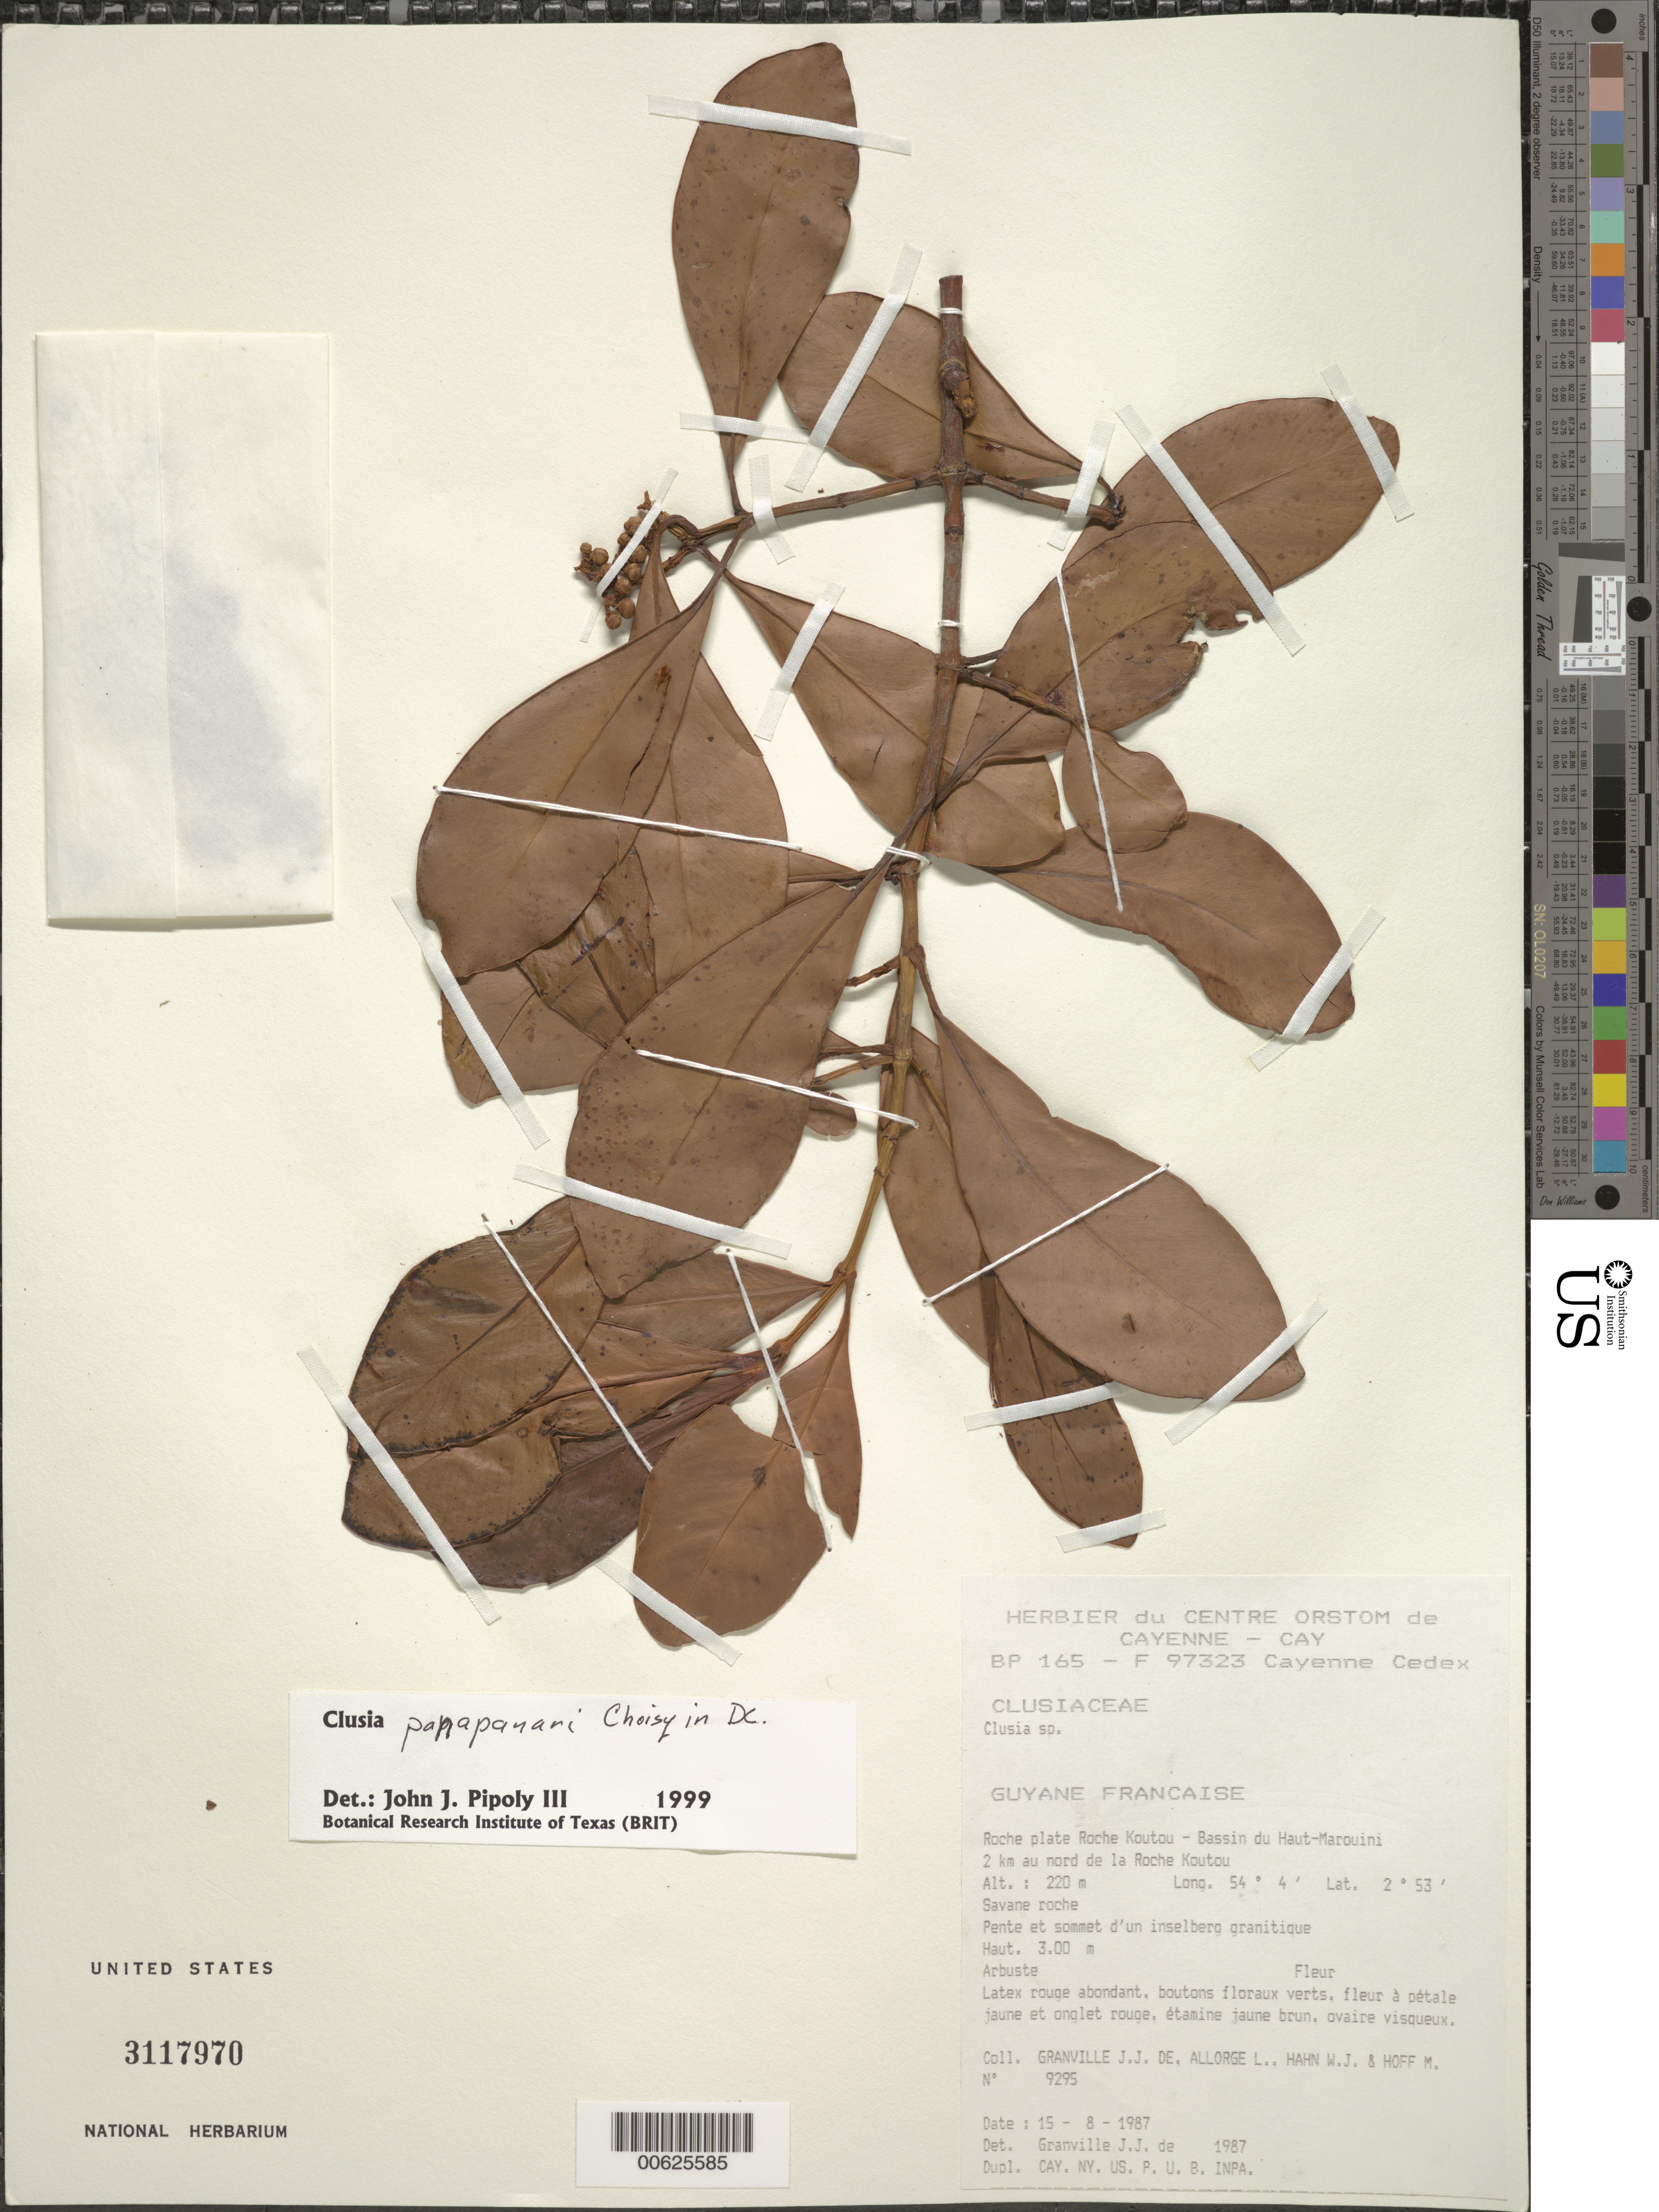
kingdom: Plantae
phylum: Tracheophyta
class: Magnoliopsida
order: Malpighiales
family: Clusiaceae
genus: Clusia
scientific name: Clusia panapanari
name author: (Aubl.) Choisy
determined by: Pipoly, J. J., III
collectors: J.-J. de Granville, L. Allorge, W. J. Hahn & M. Hoff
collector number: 9295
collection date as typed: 15-Aug-87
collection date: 1987-08-15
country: French Guiana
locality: Roche Koutou, Bassin du Haut-Marouini, 2 km au Nord de la Roche Koutou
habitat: Savane roche, pente et sommet d'un inselberg granitique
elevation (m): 200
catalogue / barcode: US 3117970